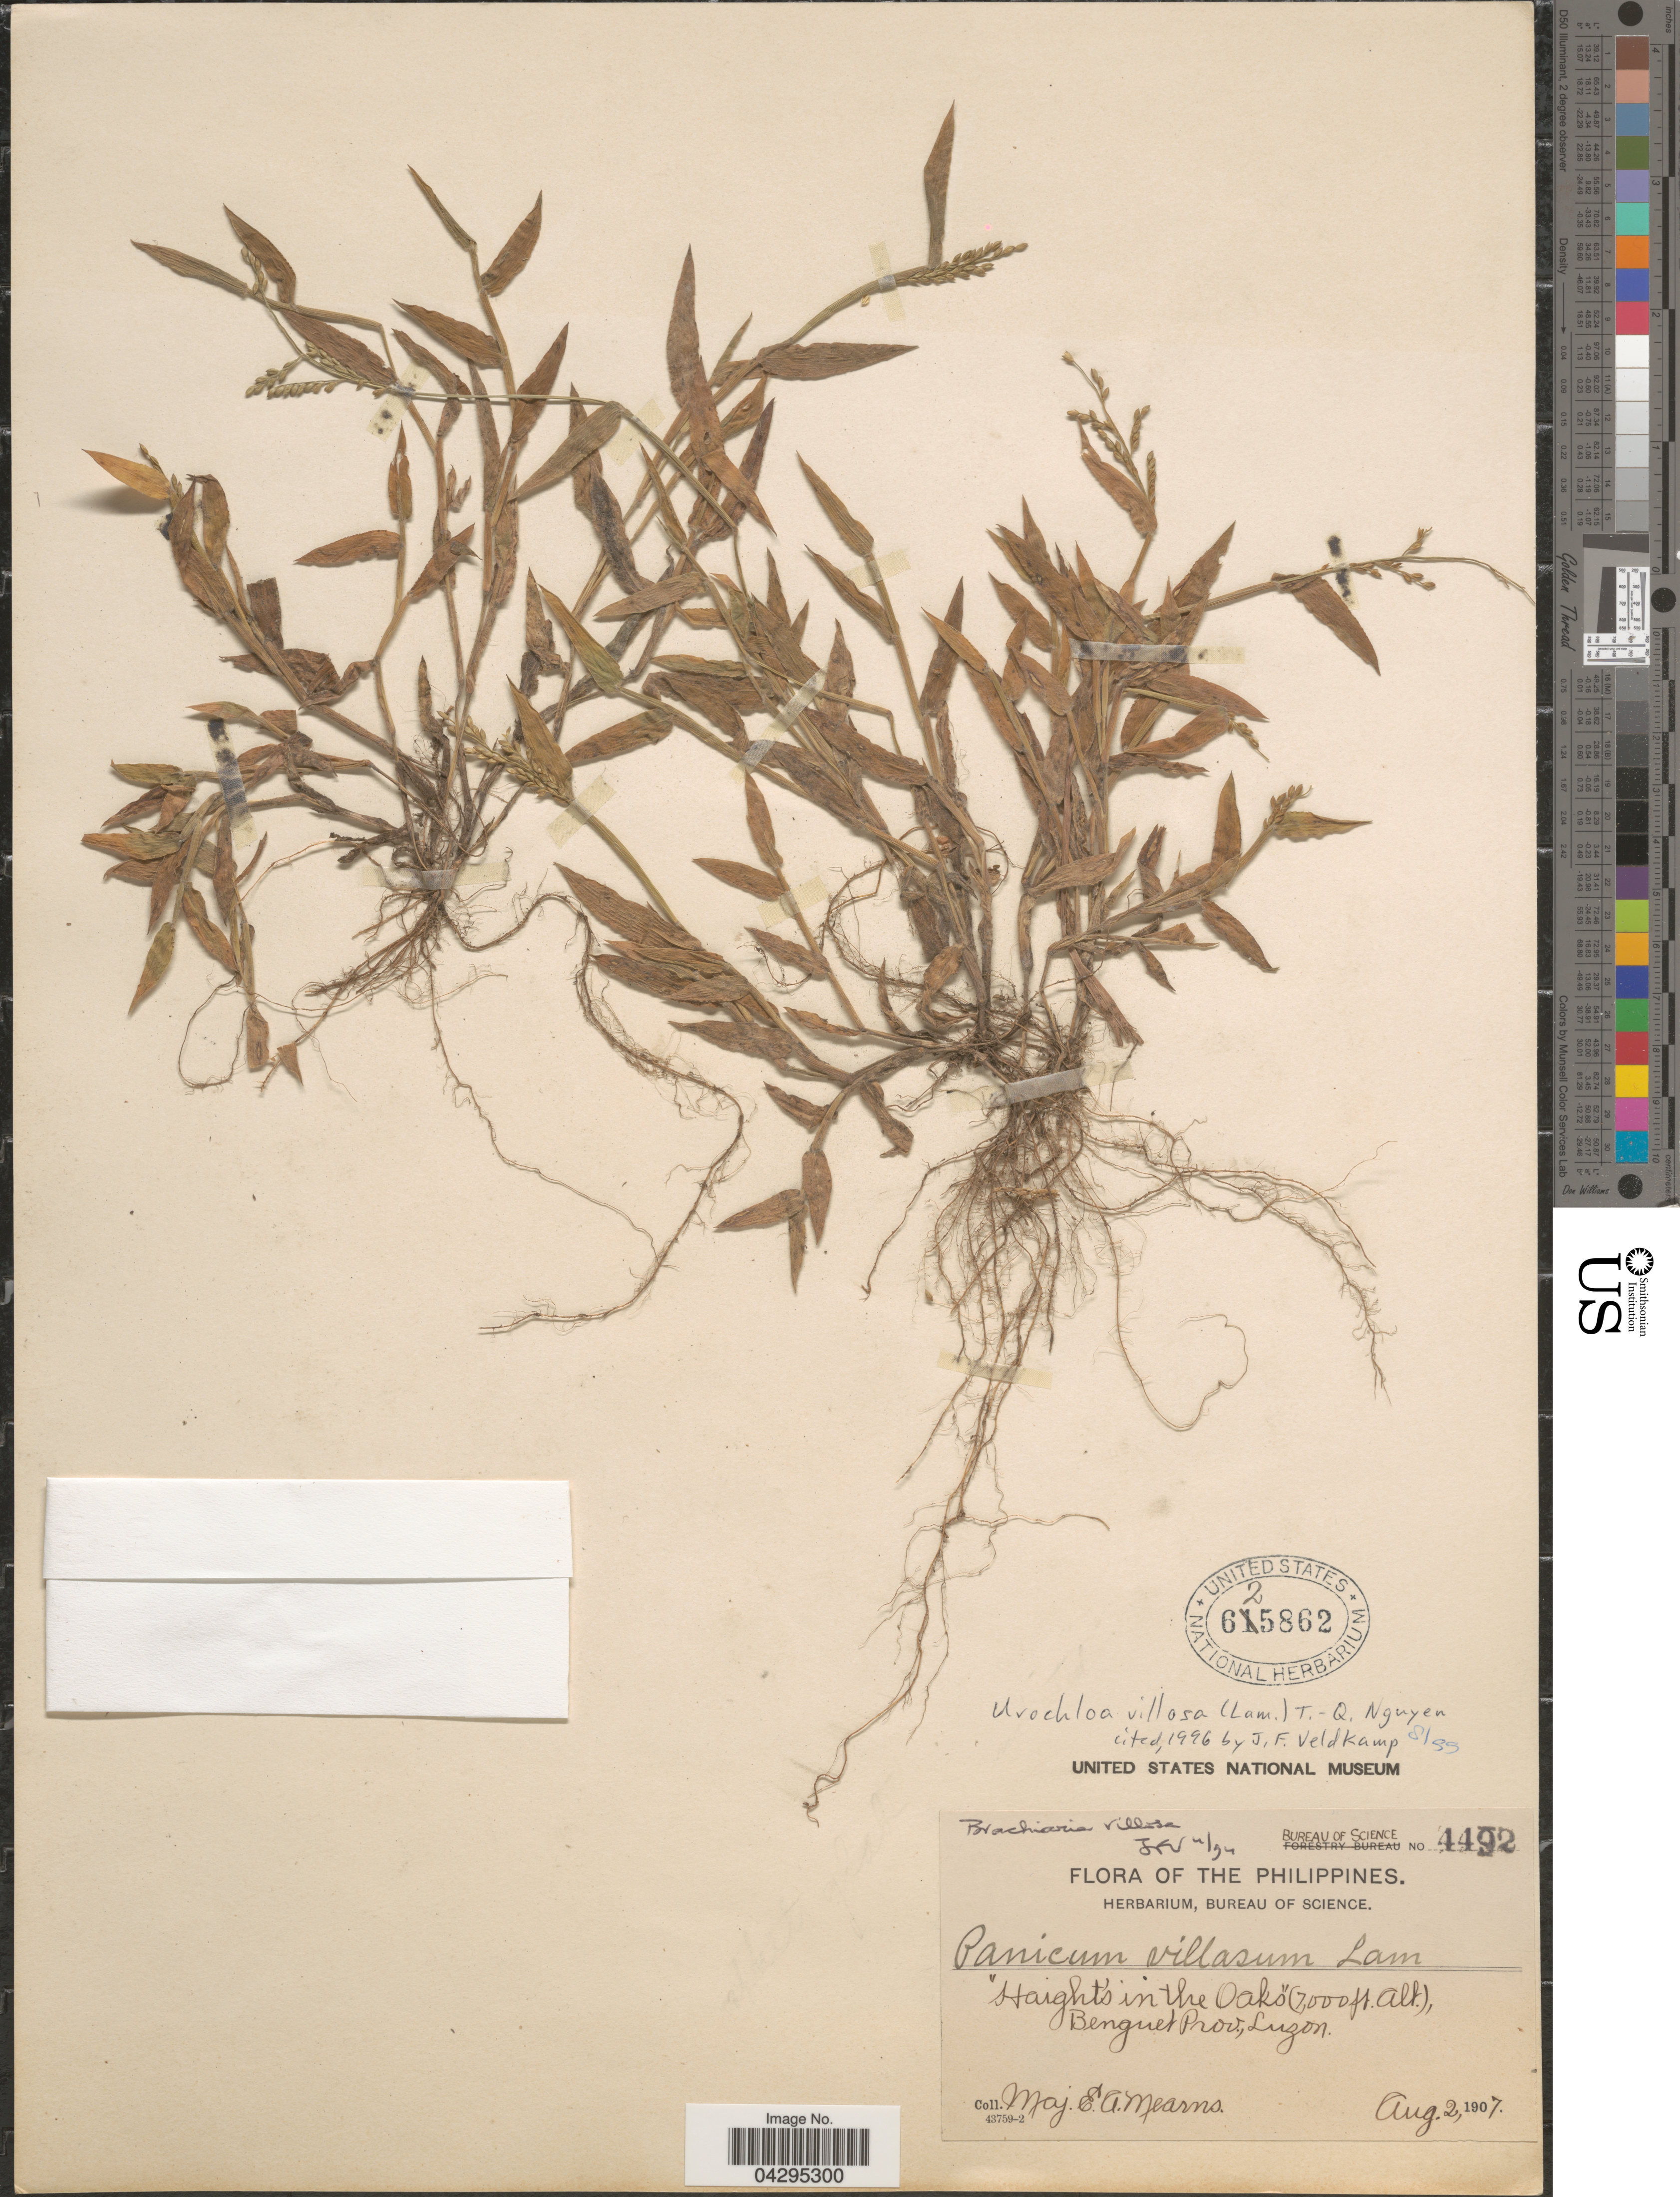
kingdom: Plantae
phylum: Tracheophyta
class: Liliopsida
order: Poales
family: Poaceae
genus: Urochloa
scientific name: Urochloa villosa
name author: (Lam.) T.Q. Nguyen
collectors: E. A. Mearns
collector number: Bureau Of Science 4492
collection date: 1907-08-02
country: Philippines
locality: Benguet Prov, Luzon.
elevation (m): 2134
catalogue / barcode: US 625862